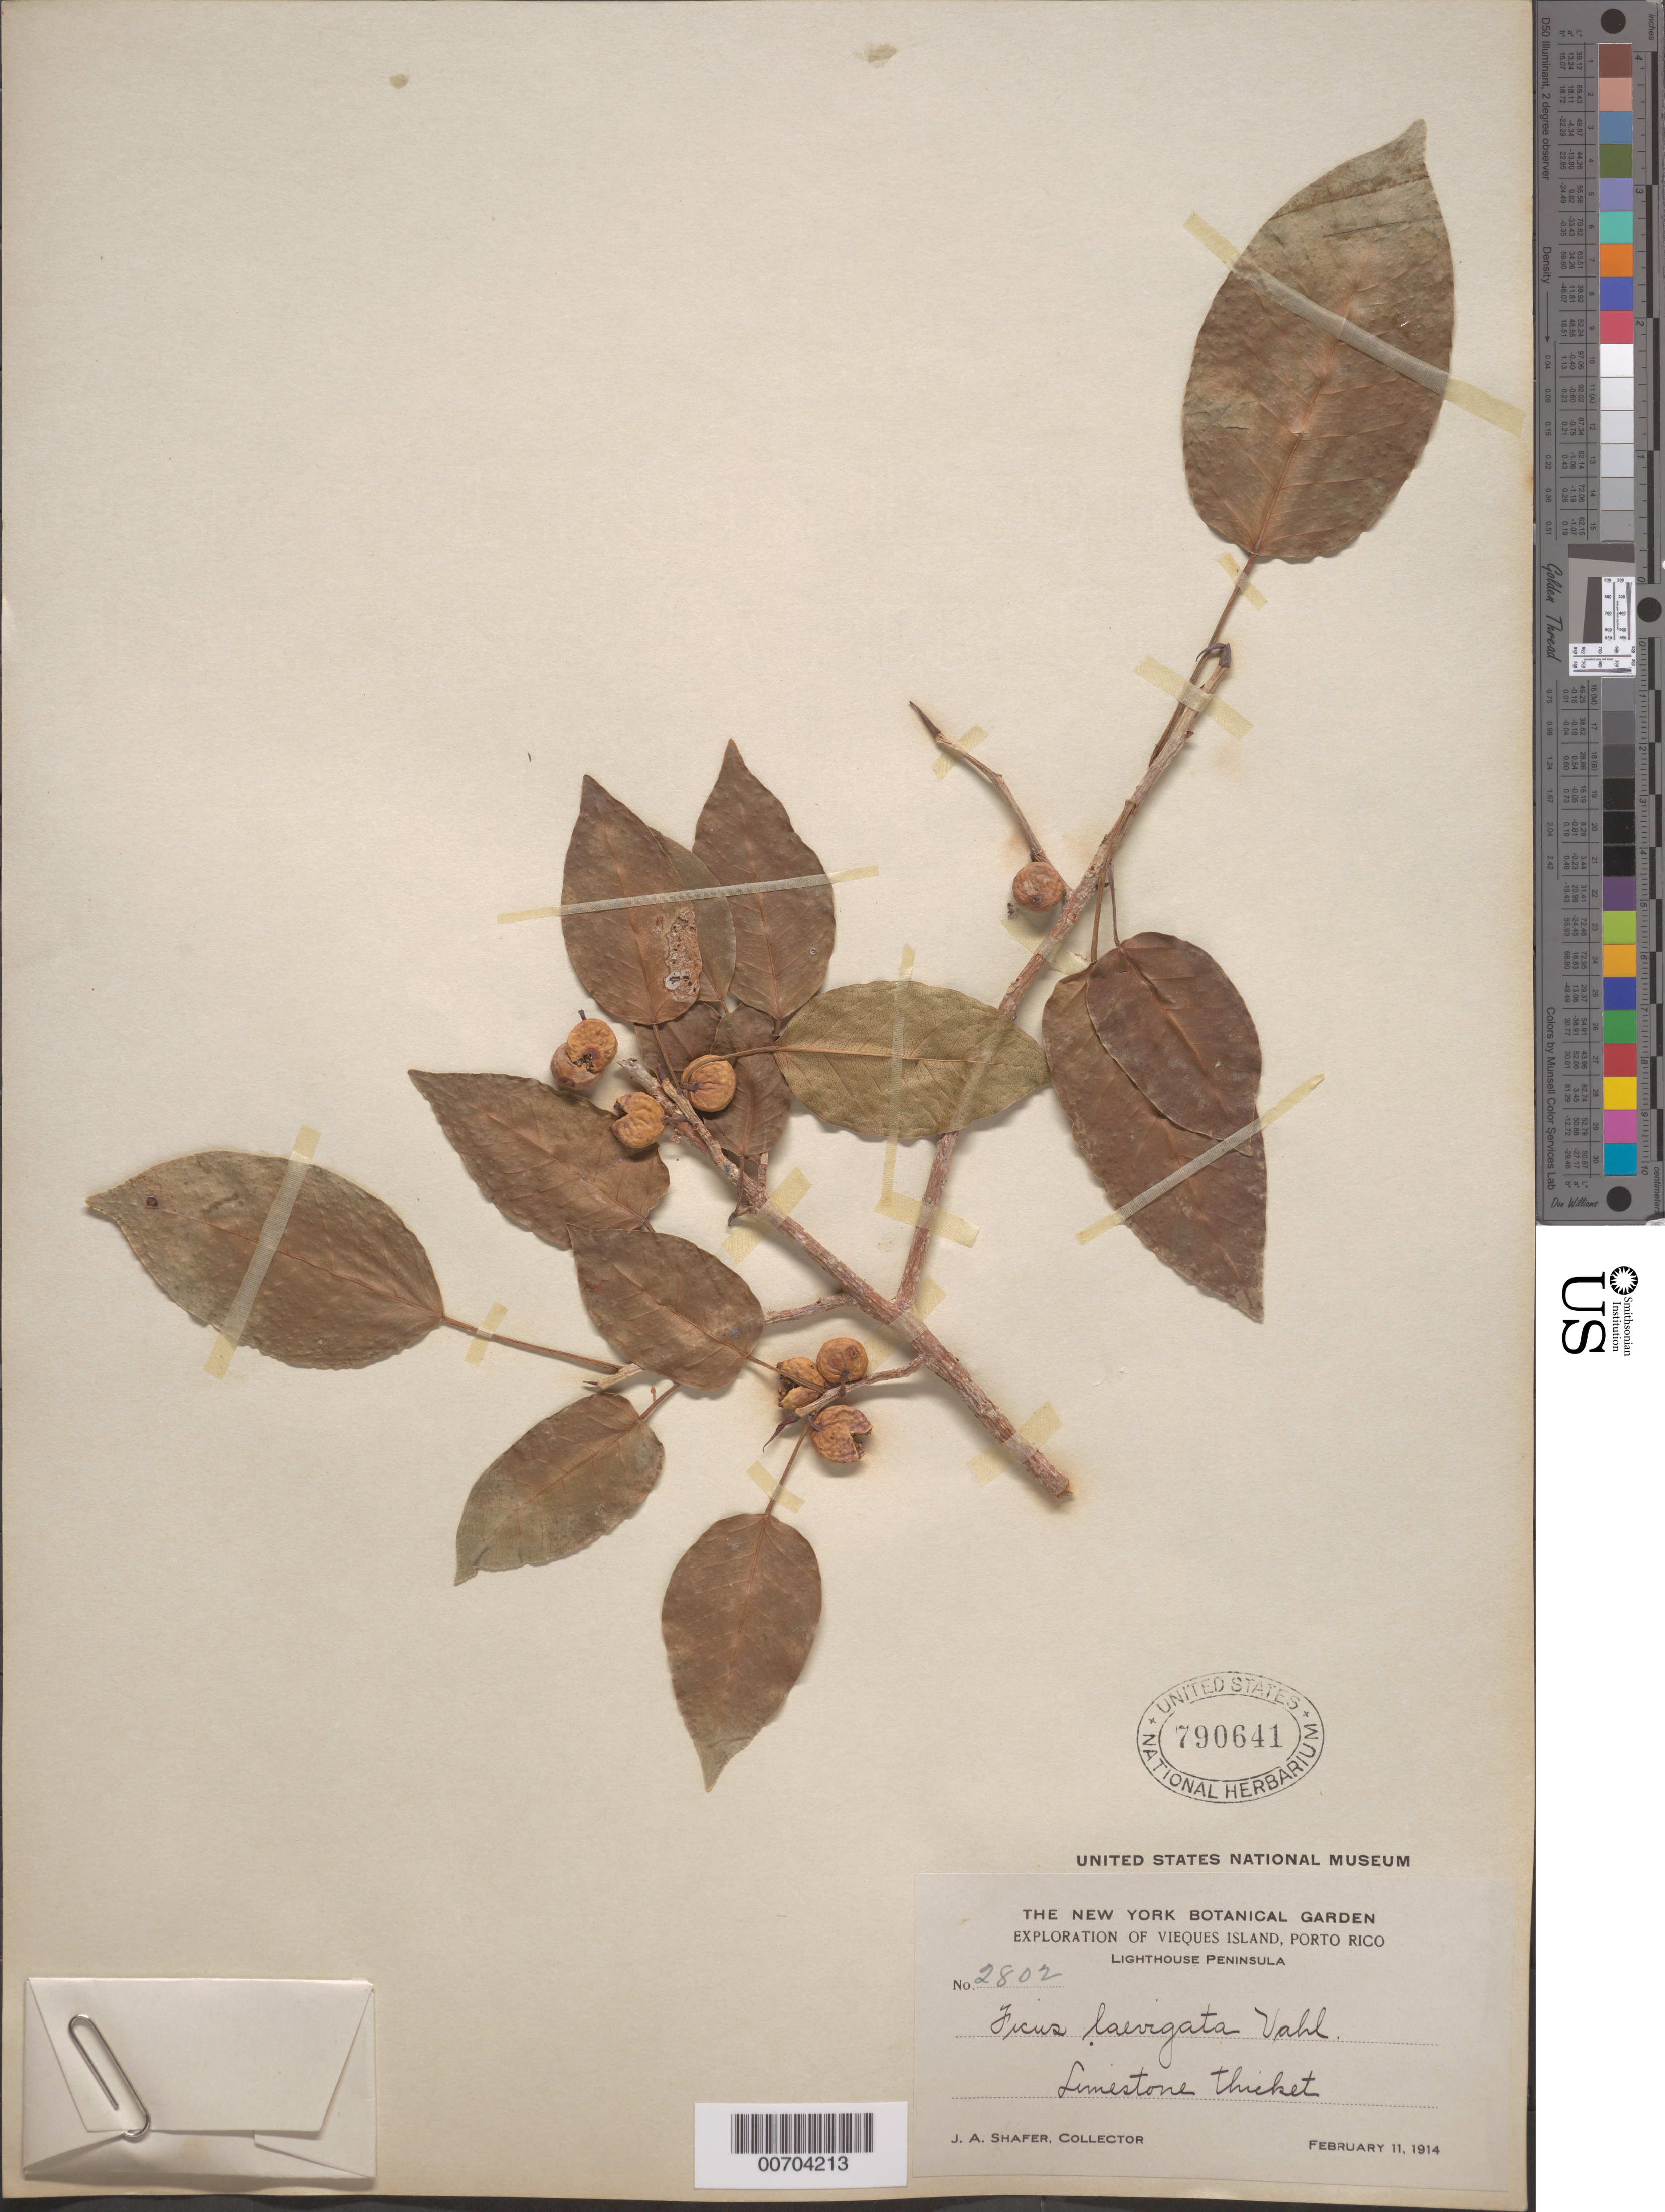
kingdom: Plantae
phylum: Tracheophyta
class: Magnoliopsida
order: Rosales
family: Moraceae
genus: Ficus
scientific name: Ficus laevigata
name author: Vahl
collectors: J. A. Shafer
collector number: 2802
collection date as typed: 11 Feb 1914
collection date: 1914-02-11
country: Puerto Rico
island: Vieques Island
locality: Lighthouse Peninsula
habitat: Limestone thicket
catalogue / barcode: US 790641